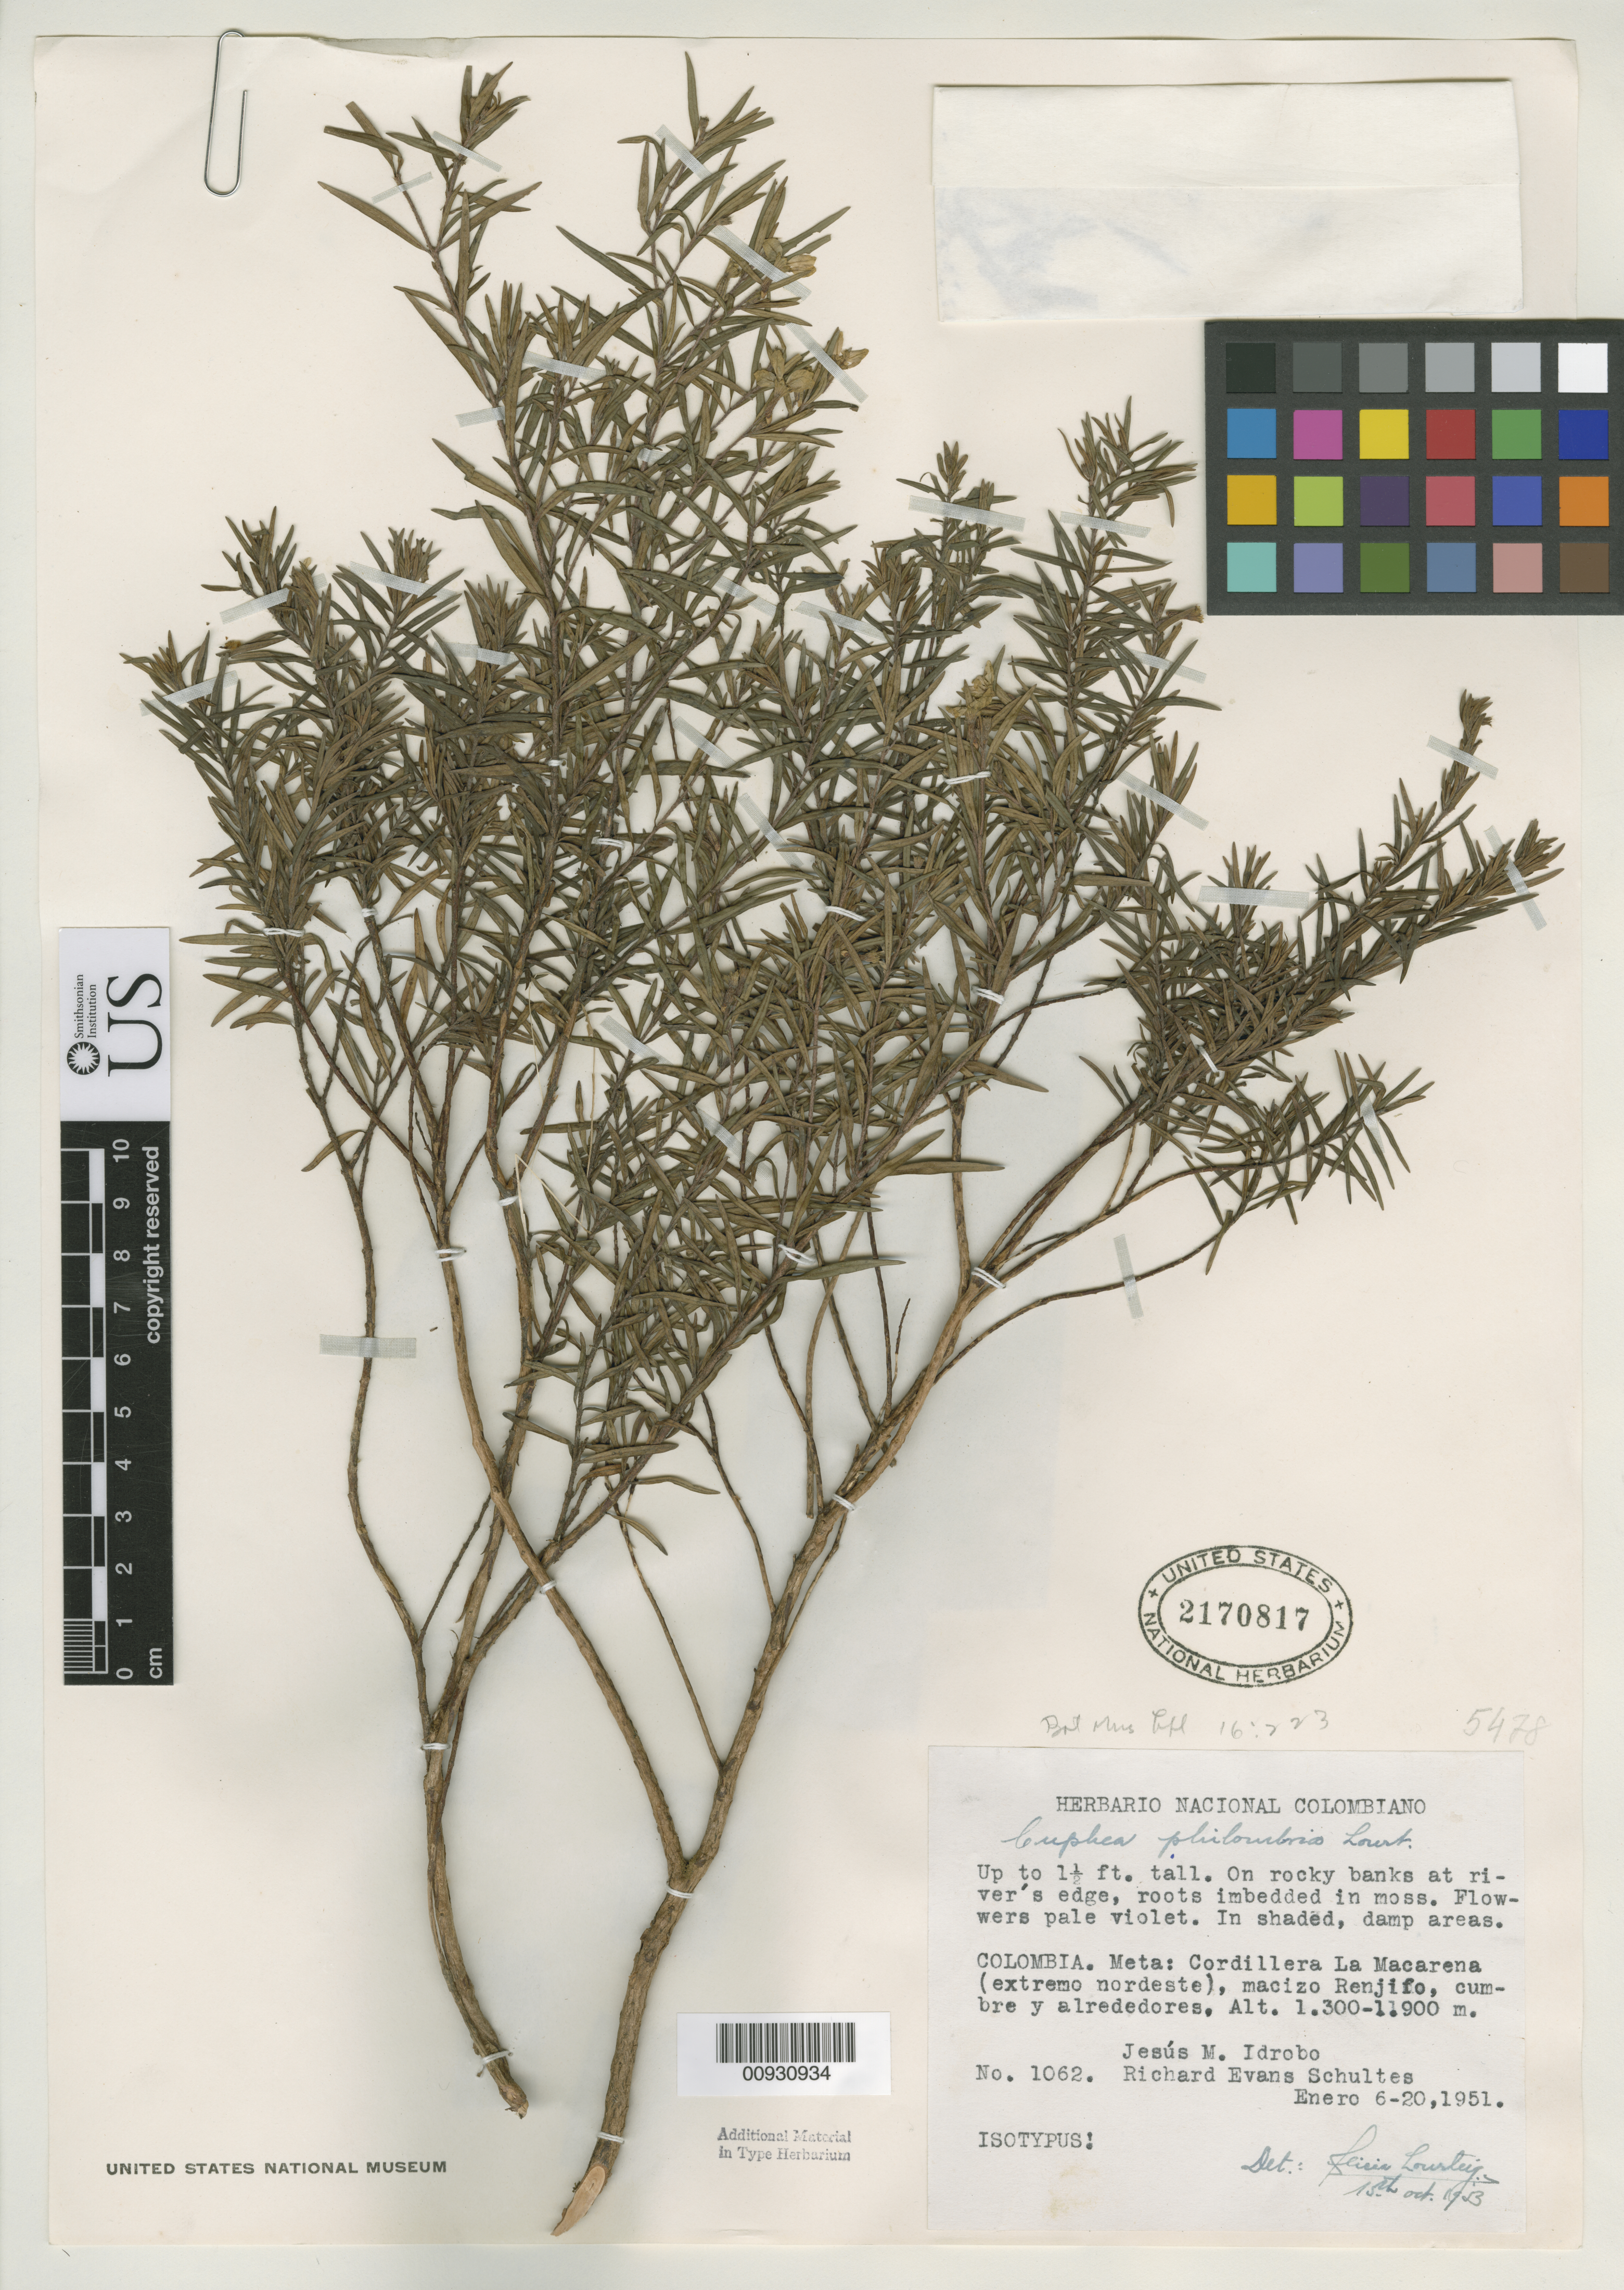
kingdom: Plantae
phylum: Tracheophyta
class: Magnoliopsida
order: Myrtales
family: Lythraceae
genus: Cuphea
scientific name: Cuphea philombria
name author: Lourteig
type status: Isotype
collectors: J. M. Idrobo & R. E. Schultes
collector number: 1062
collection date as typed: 06 Jan 1951 to 20 Jan 1951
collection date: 1951-01-06/1951-01-20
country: Colombia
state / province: Meta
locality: Cordillera La Macarena, macizo Renjifo.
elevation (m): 1300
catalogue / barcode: US 2170817